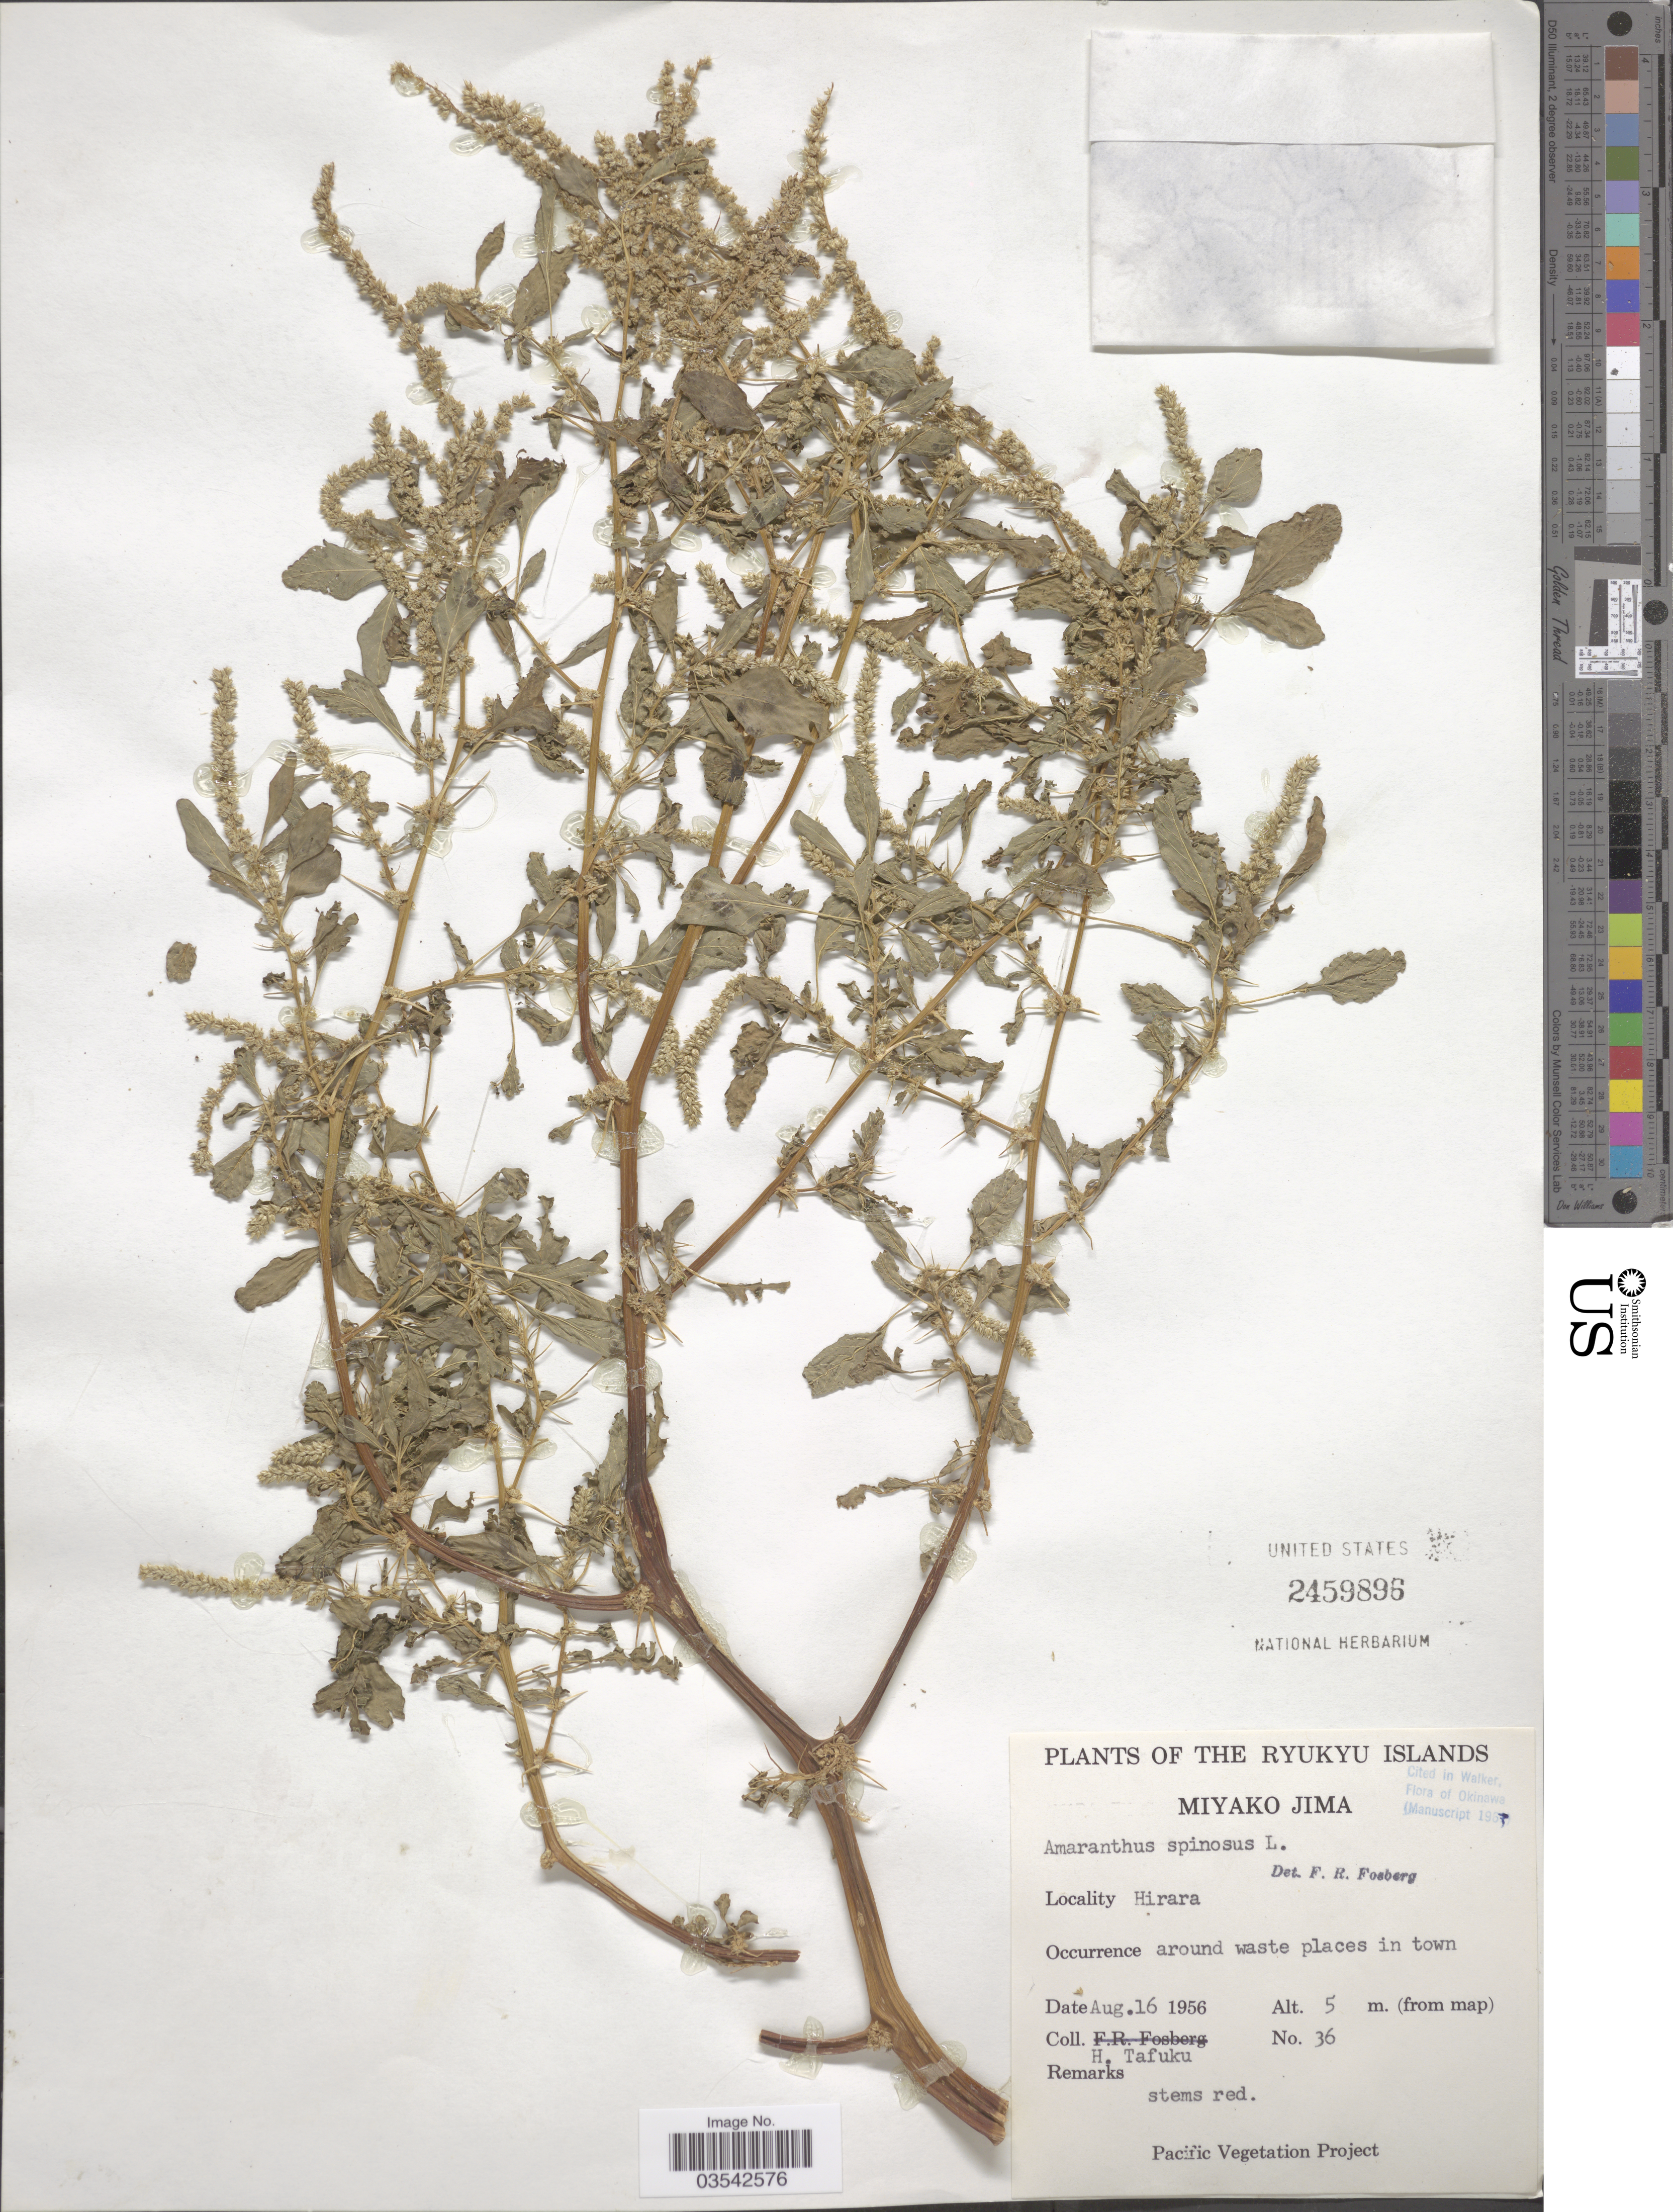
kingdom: Plantae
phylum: Tracheophyta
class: Magnoliopsida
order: Caryophyllales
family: Amaranthaceae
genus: Amaranthus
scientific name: Amaranthus spinosus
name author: L.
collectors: H. Tafuku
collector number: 36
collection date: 1956-08-16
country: Japan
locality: The Ryukyu Islands. Miyako Jima. Hirara. Around waste places in town.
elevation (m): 5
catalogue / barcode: US 2459896